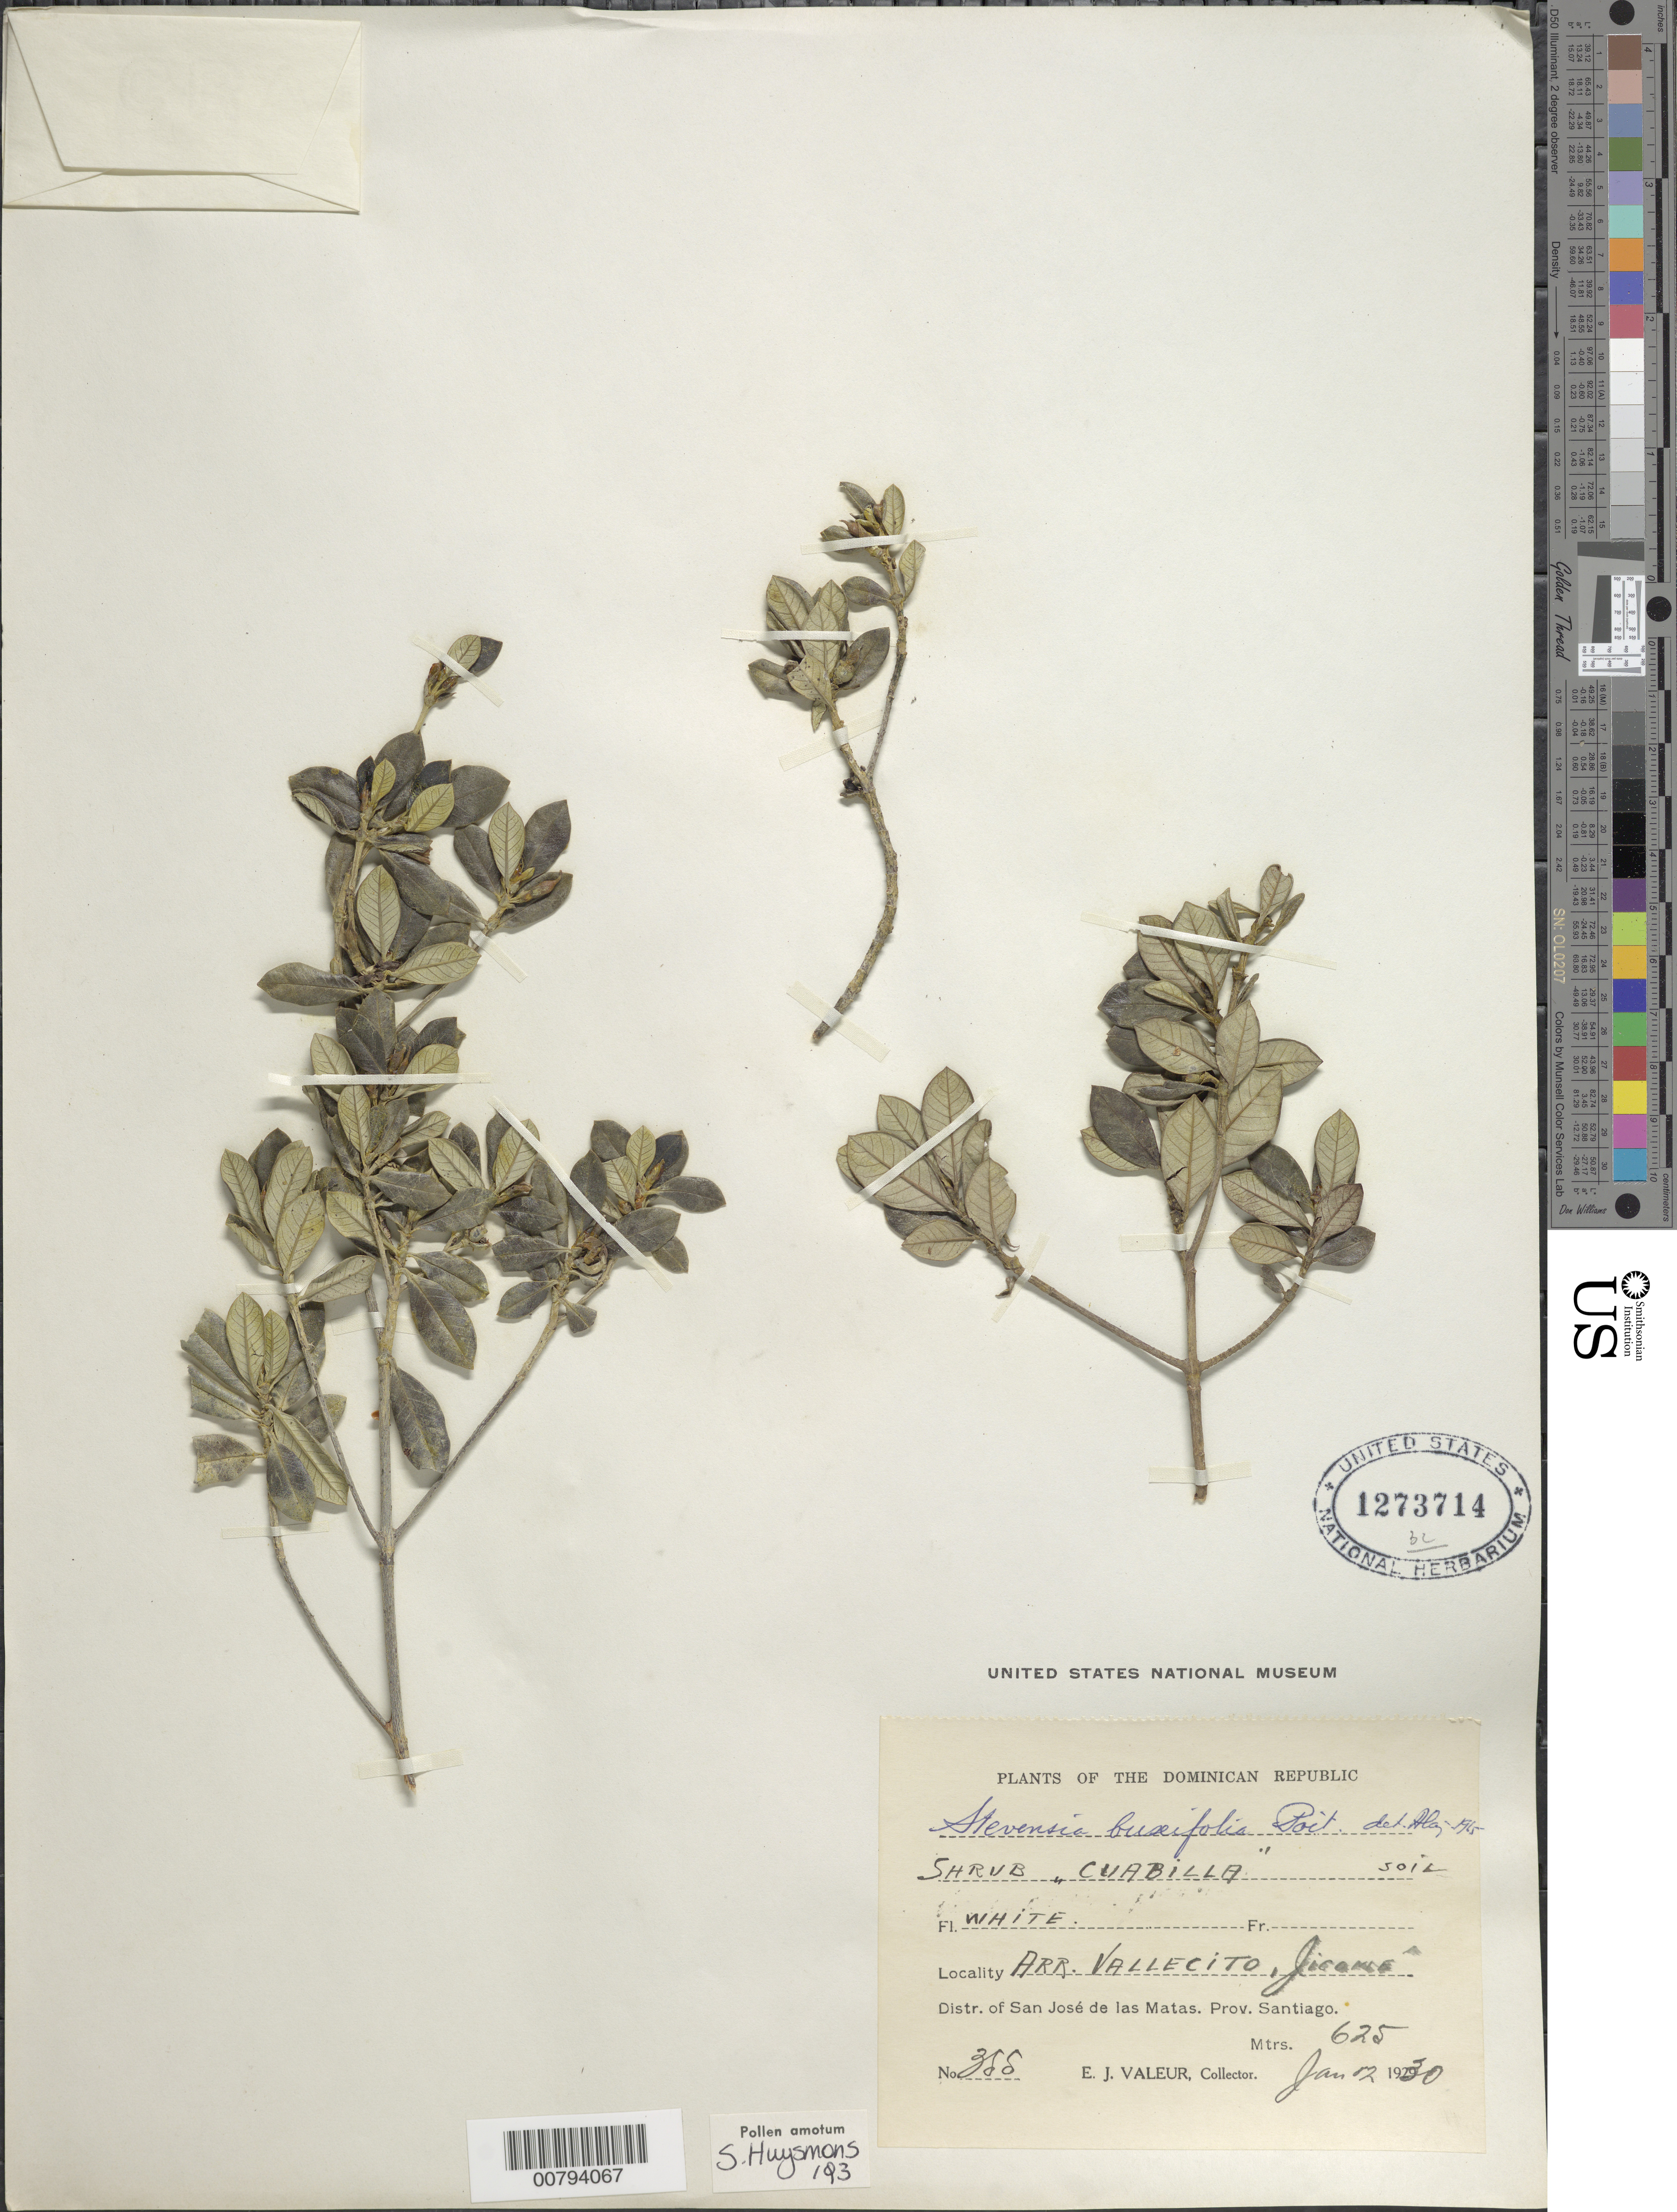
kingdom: Plantae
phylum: Tracheophyta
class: Magnoliopsida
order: Gentianales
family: Rubiaceae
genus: Stevensia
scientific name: Stevensia buxifolia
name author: Poit.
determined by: Liogier, Alain H.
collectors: E. Valeur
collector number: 355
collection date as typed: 12 Jan 1930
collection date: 1930-01-12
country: Dominican Republic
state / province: Santiago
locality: Arr. Vallecito, Jiconié. Distr. Of San José de las Matas.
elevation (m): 625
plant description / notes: Common name: Cuabilla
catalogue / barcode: US 1273714